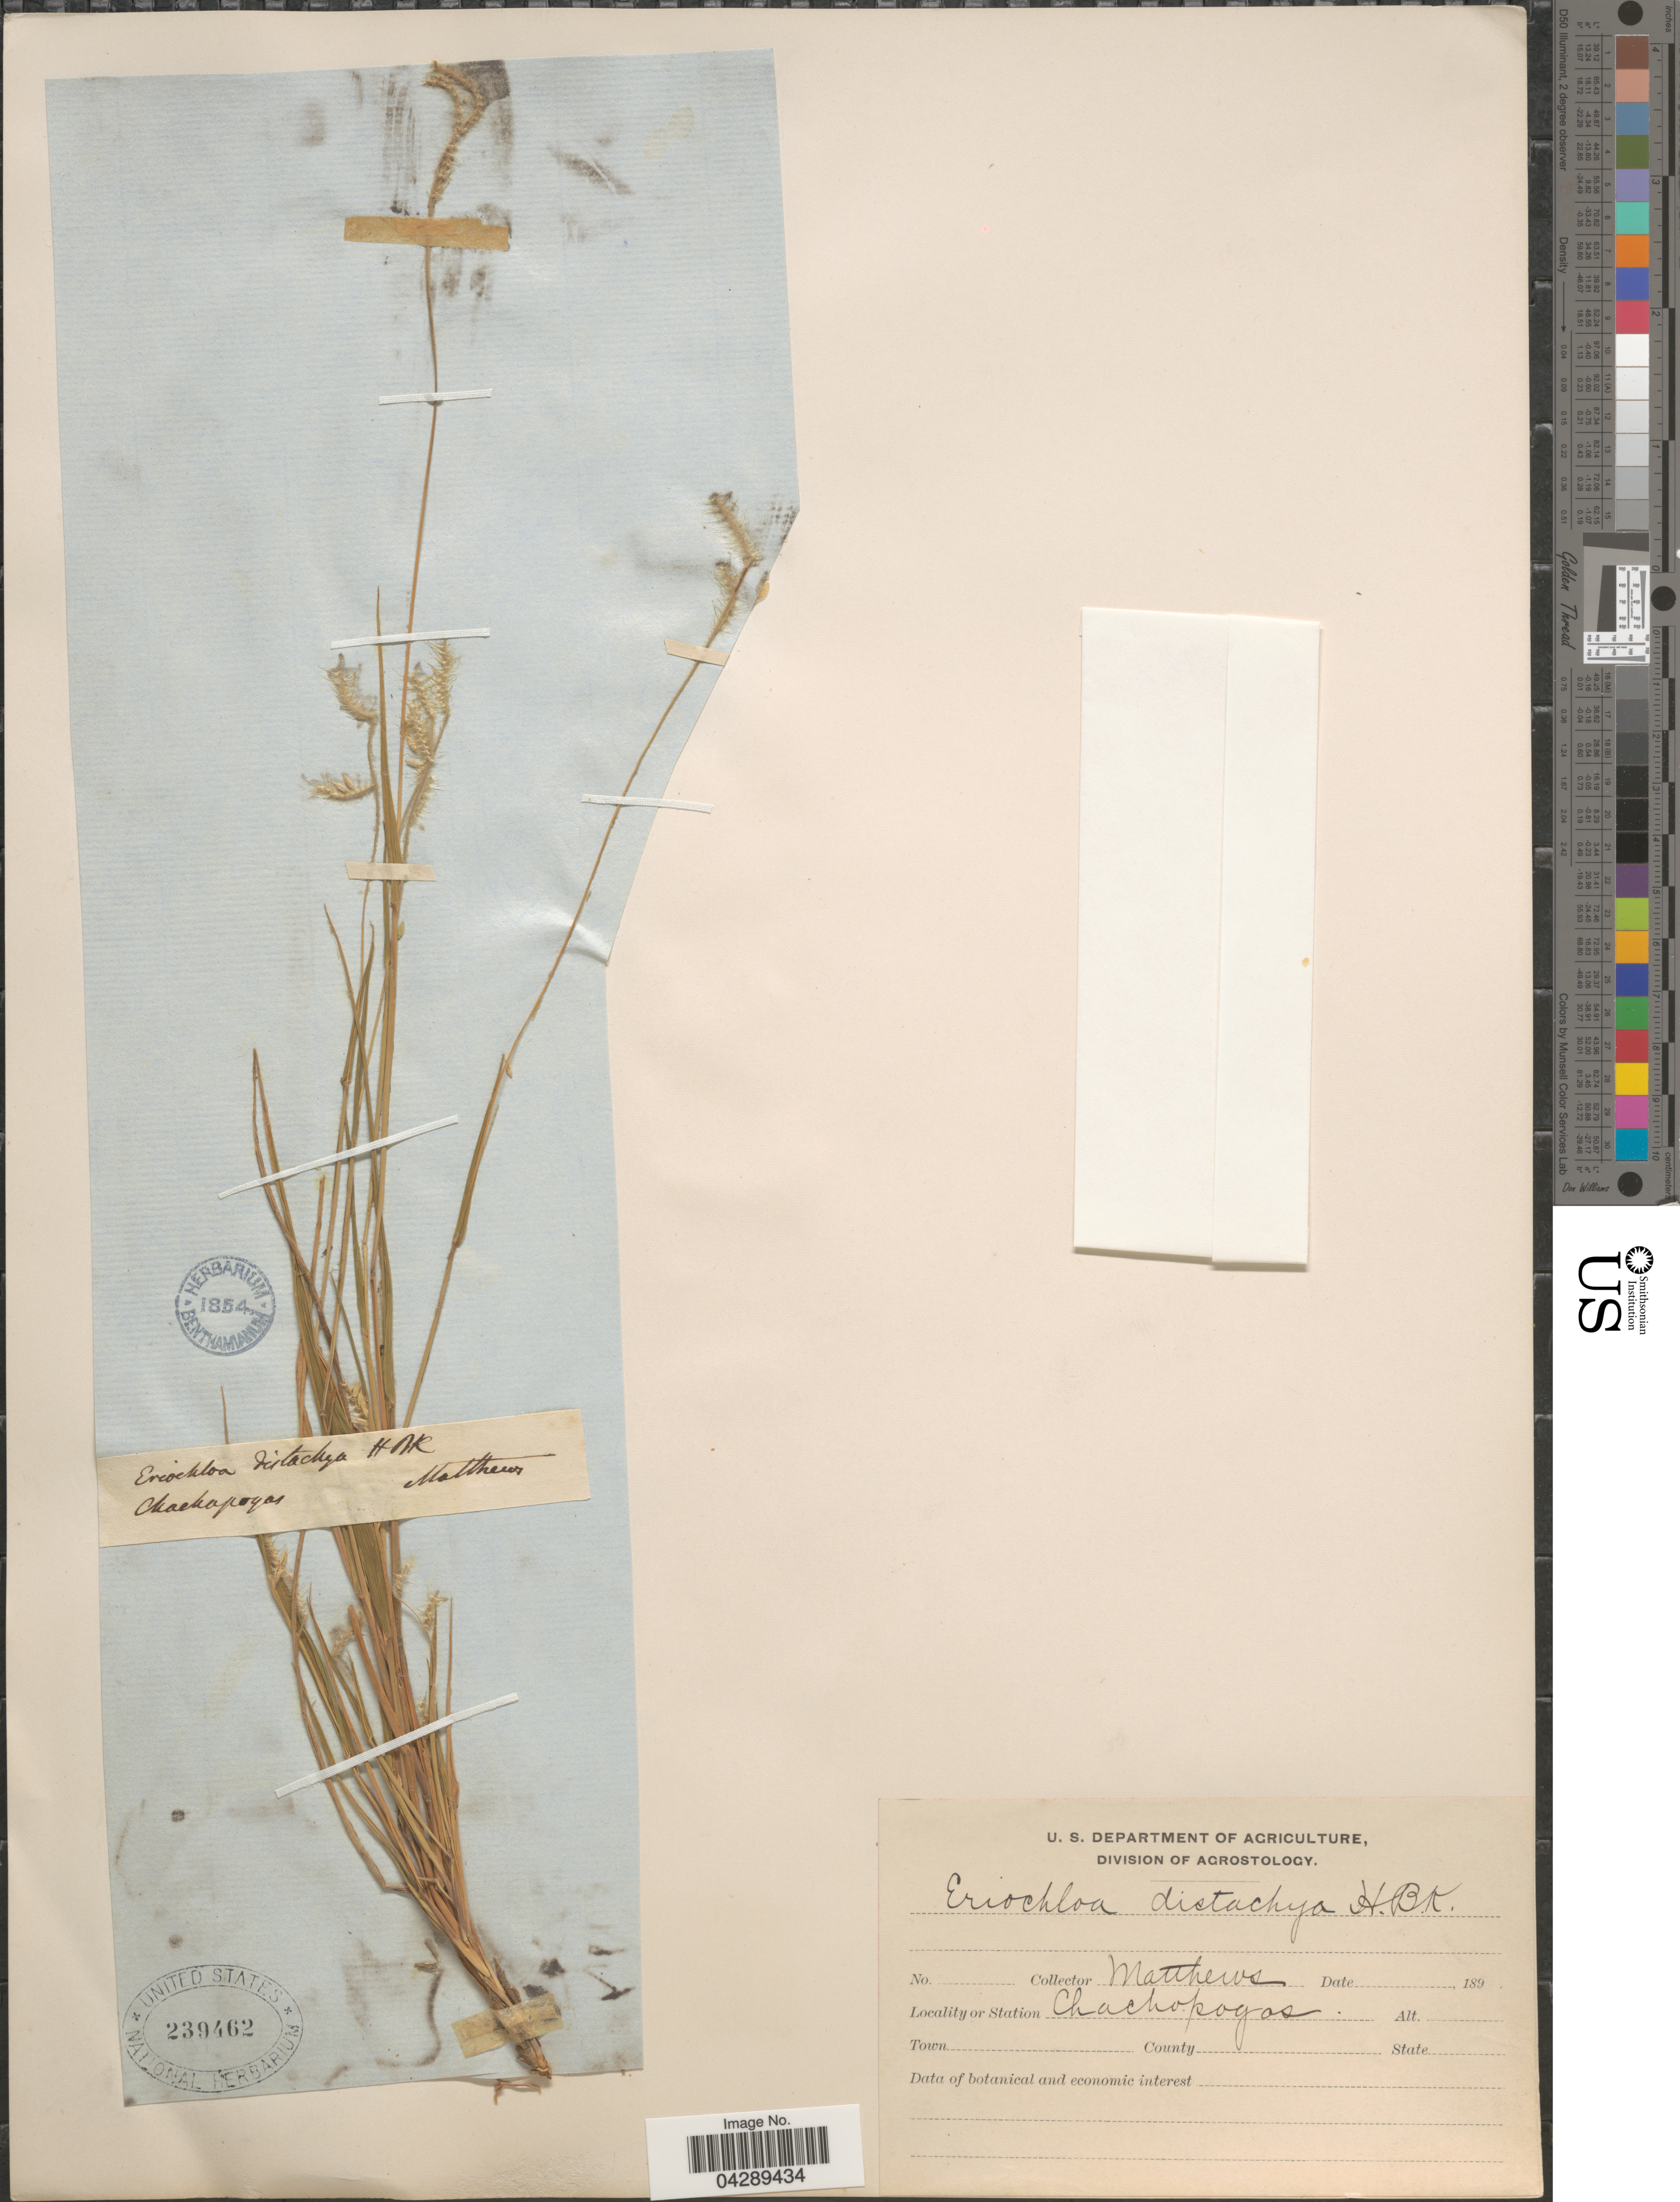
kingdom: Plantae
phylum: Tracheophyta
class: Liliopsida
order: Poales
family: Poaceae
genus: Eriochloa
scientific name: Eriochloa distachya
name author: Kunth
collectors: -- Matthews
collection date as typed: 189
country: Peru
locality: Chachopoyas.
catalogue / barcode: US 239462